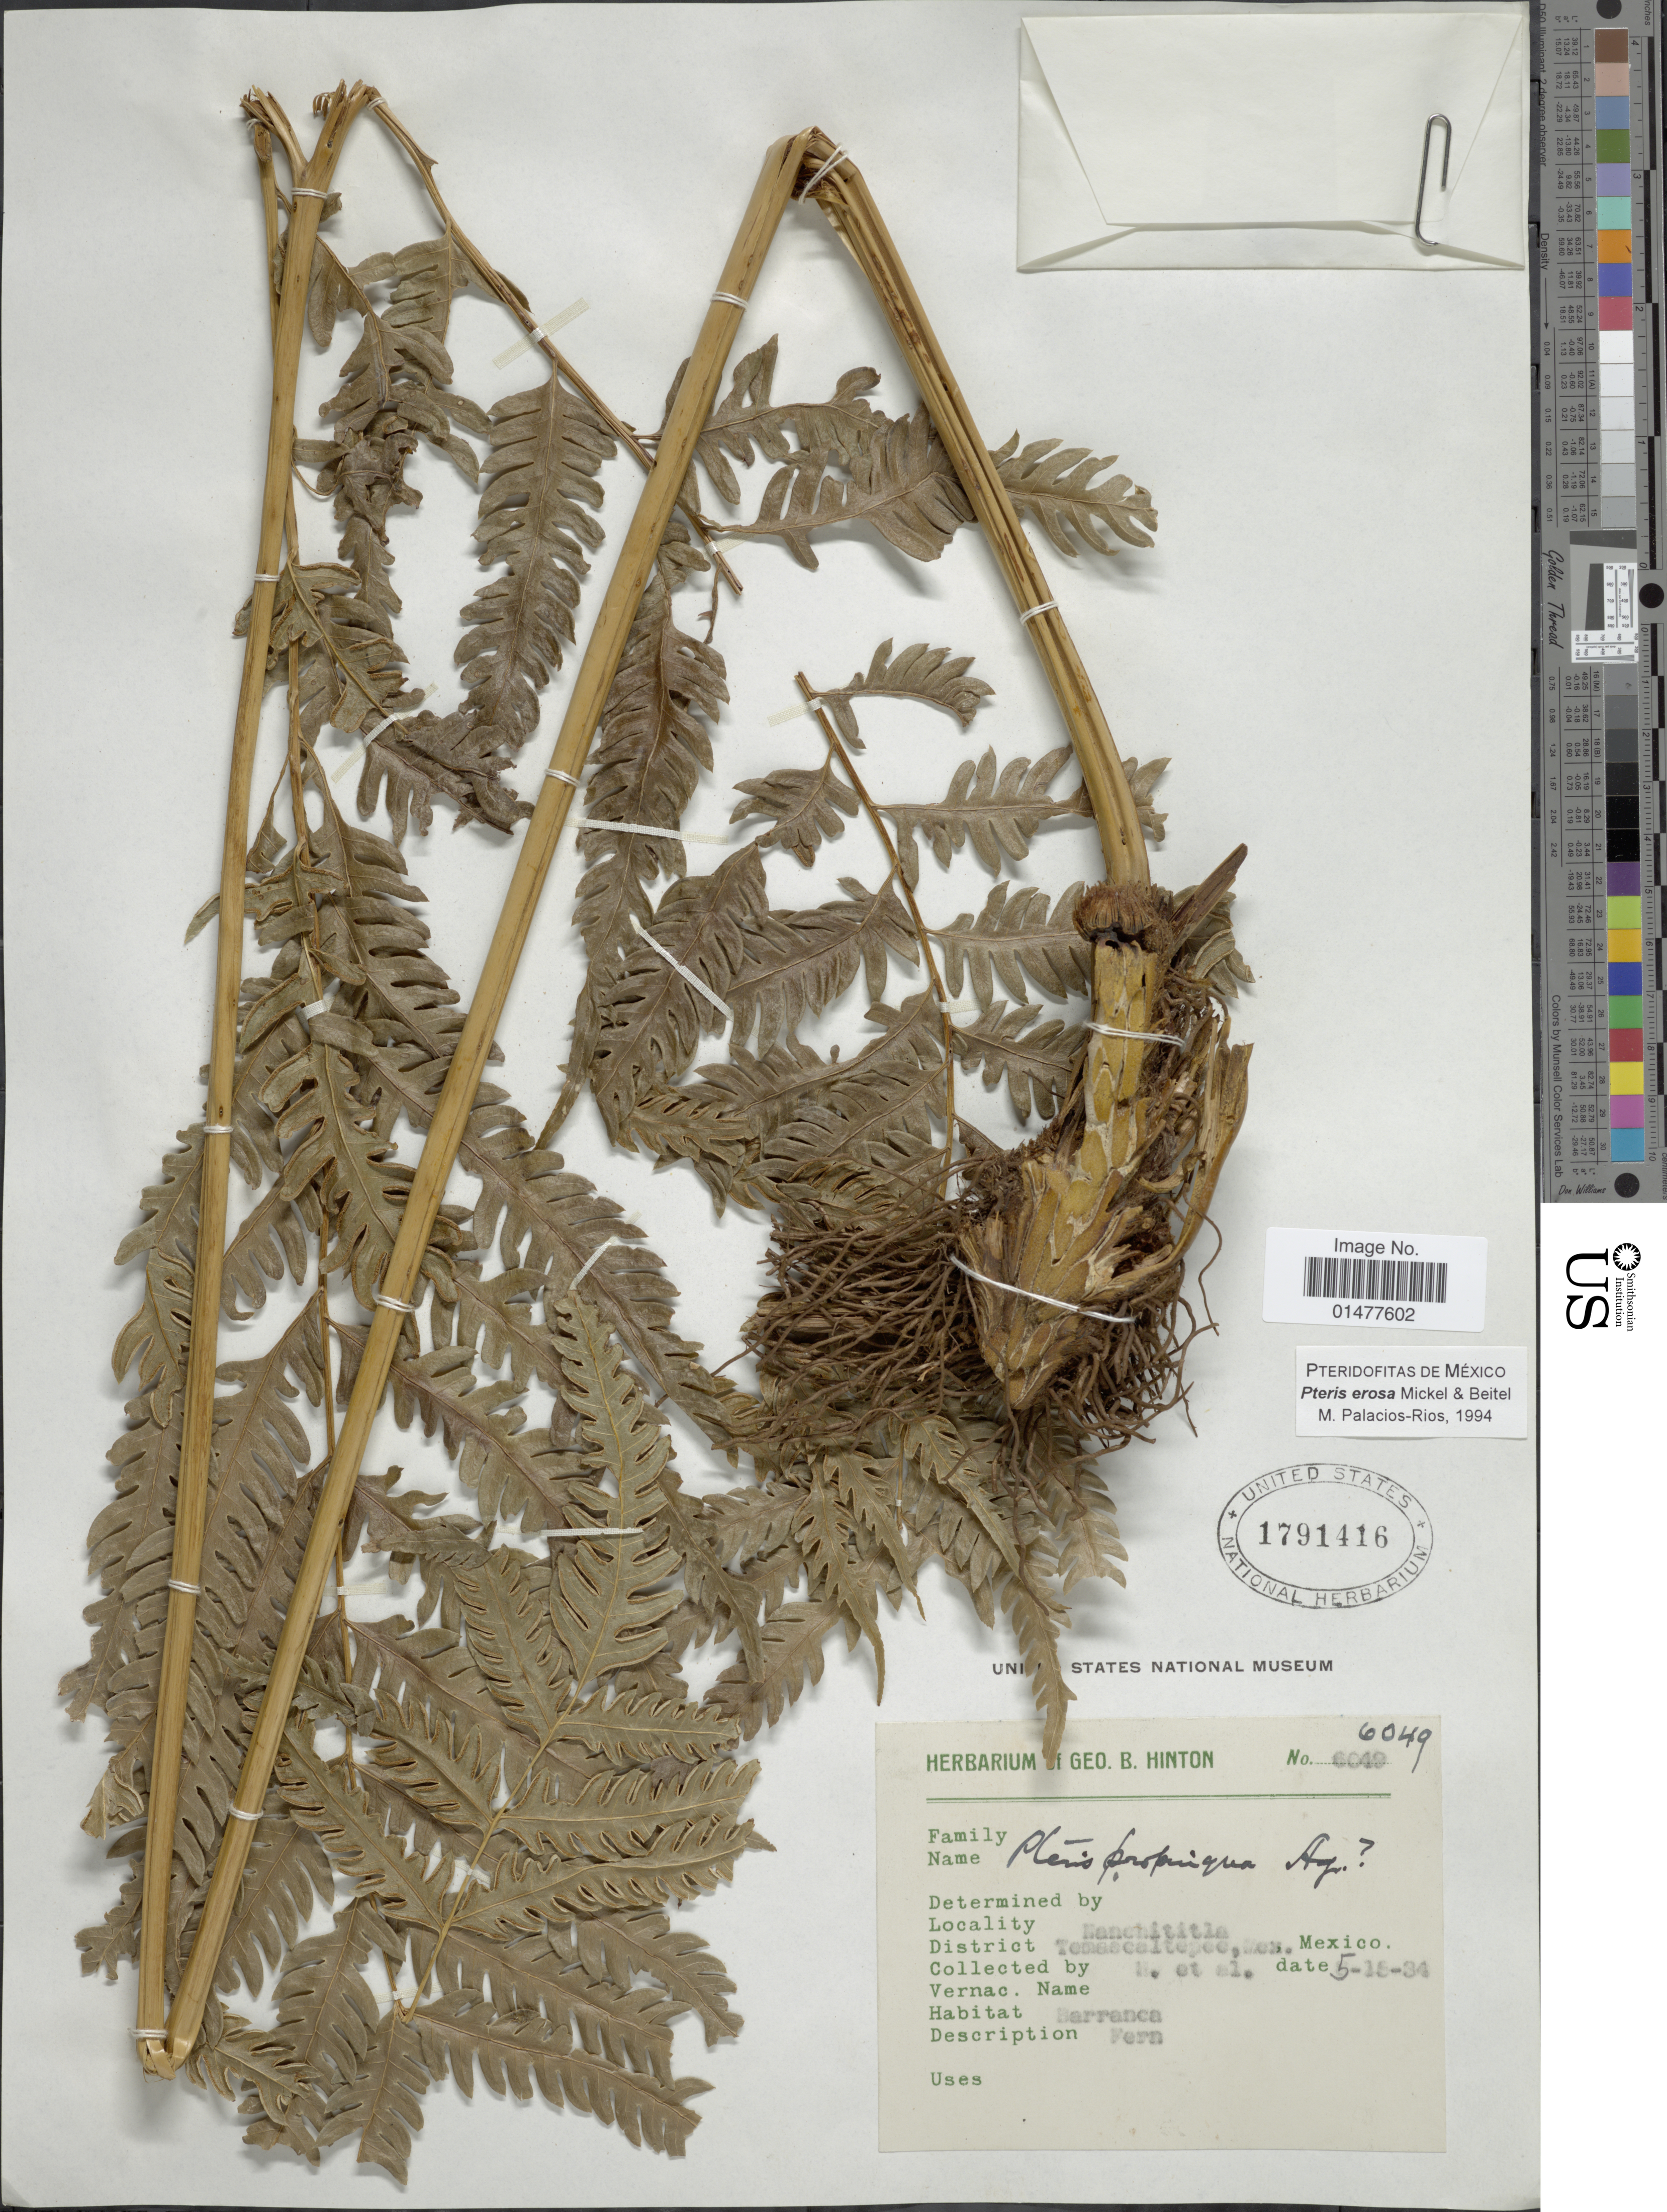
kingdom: Plantae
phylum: Tracheophyta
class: Polypodiopsida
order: Polypodiales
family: Pteridaceae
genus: Pteris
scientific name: Pteris erosa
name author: Mickel & Beitel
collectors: G. B. Hinton & et al.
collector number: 6049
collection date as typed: Transcribed d/m/y: 18/5/34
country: Mexico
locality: Kanchititla, Temsacaltepec.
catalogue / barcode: US 1791416